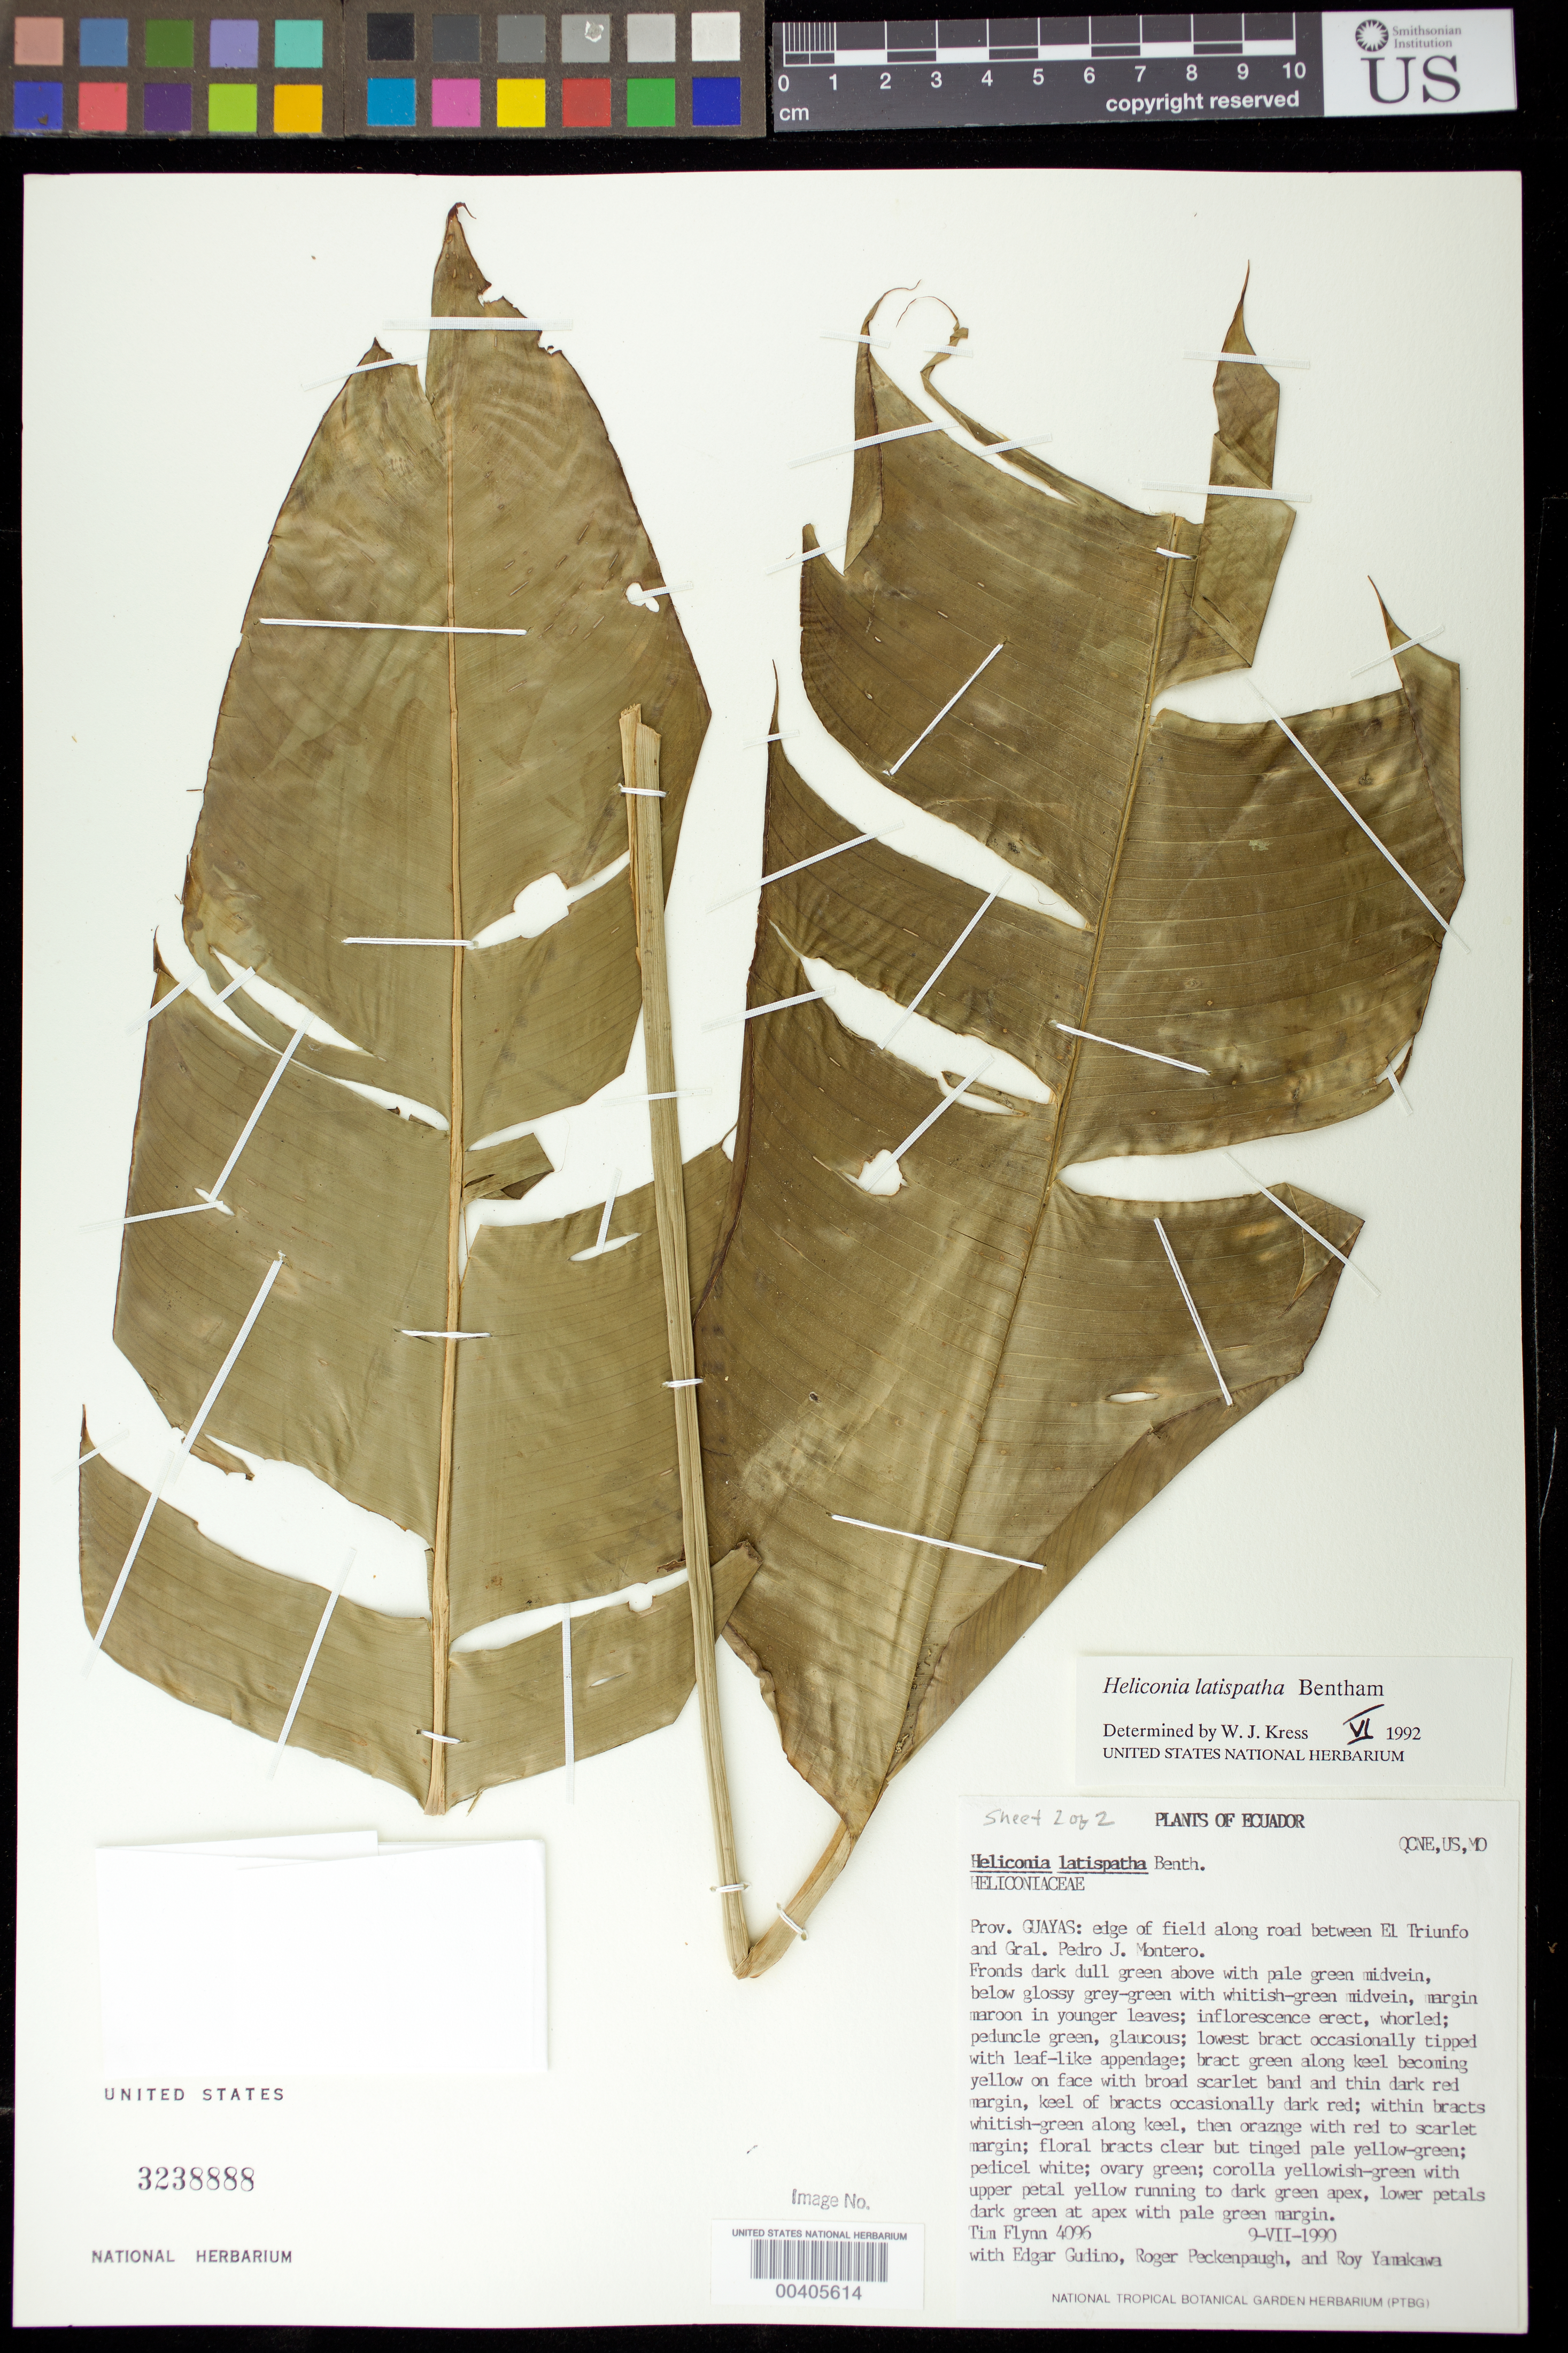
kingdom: Plantae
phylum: Tracheophyta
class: Liliopsida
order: Zingiberales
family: Heliconiaceae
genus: Heliconia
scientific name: Heliconia latispatha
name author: Benth.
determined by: Kress, W. J., (US), Smithsonian Institution - National Museum of Natural History (UNITED STATES)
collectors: T. W. Flynn, E. Gudiño, R. Peckinpaugh & R. Yamakawa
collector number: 4096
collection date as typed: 09 Jul 1990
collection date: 1990-07-09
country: Ecuador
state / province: Guayas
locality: Rd between el Triunfo and Gral. Pedro j. Montero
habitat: Edge of field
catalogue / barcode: US 3238888